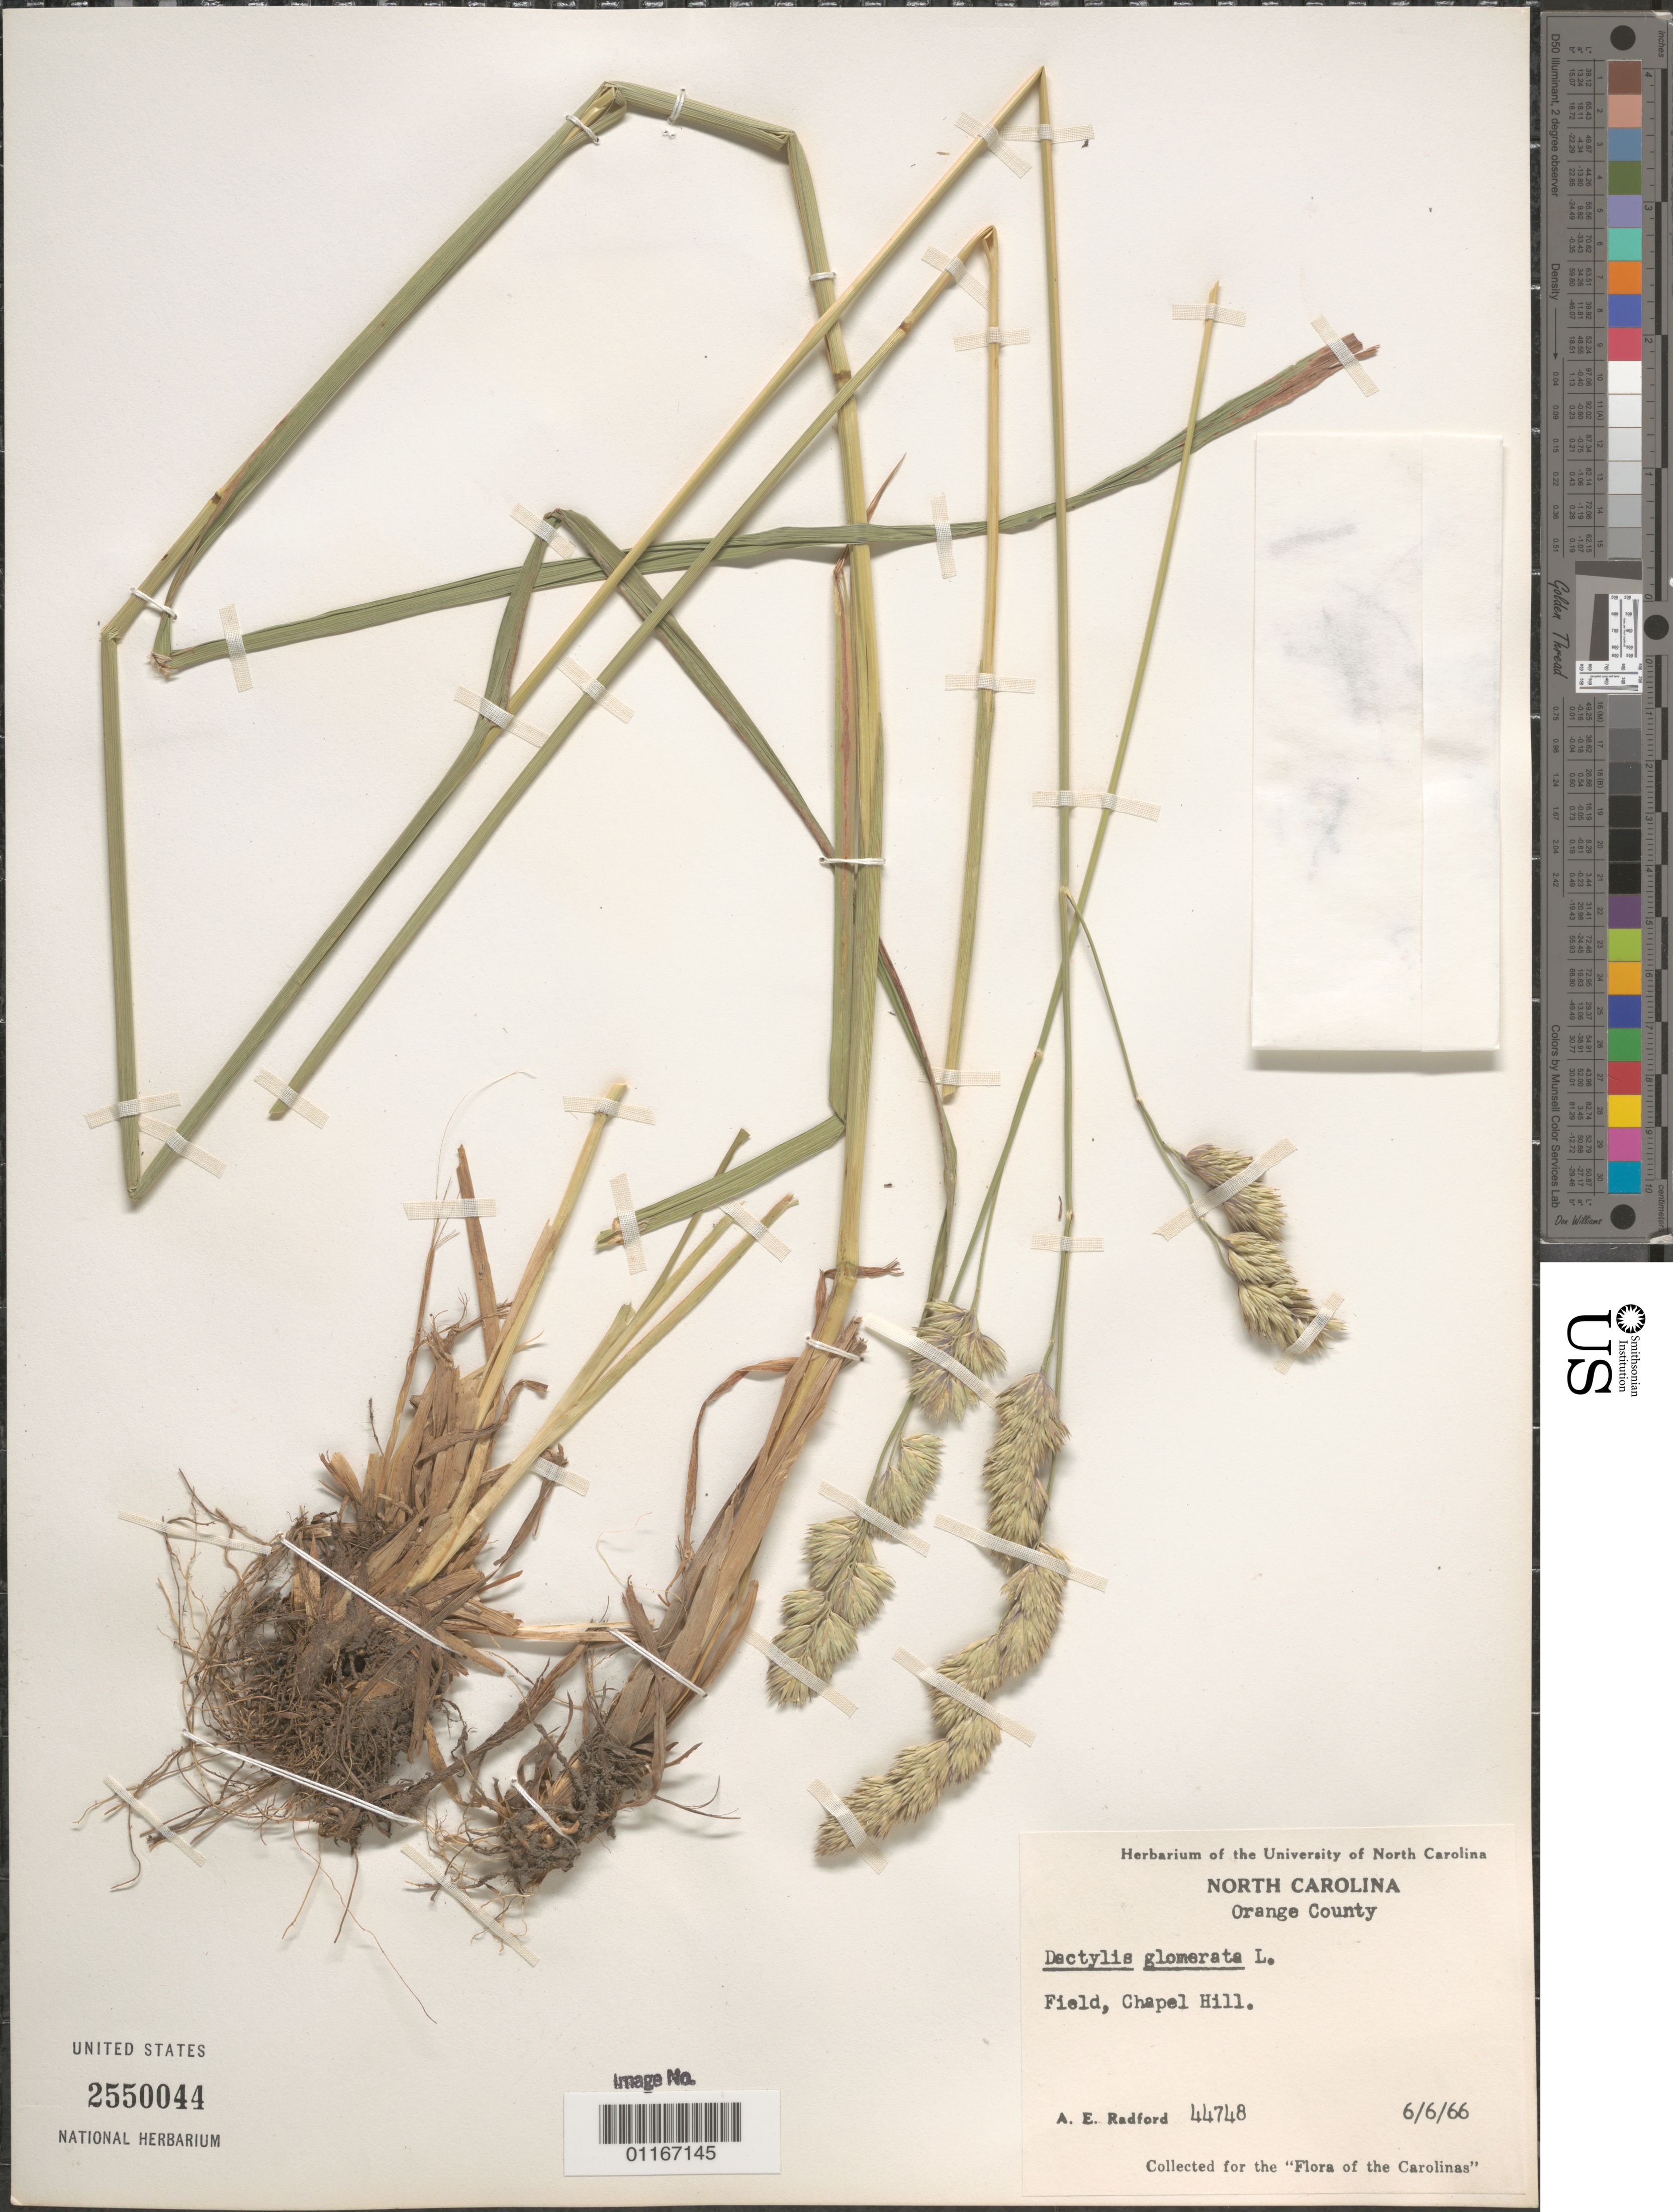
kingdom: Plantae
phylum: Tracheophyta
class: Liliopsida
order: Poales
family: Poaceae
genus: Dactylis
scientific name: Dactylis glomerata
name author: L.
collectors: A. E. Radford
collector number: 44748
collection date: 1966-06-06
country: United States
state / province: North Carolina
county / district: Orange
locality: Field, Chapel Hill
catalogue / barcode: US 2550044